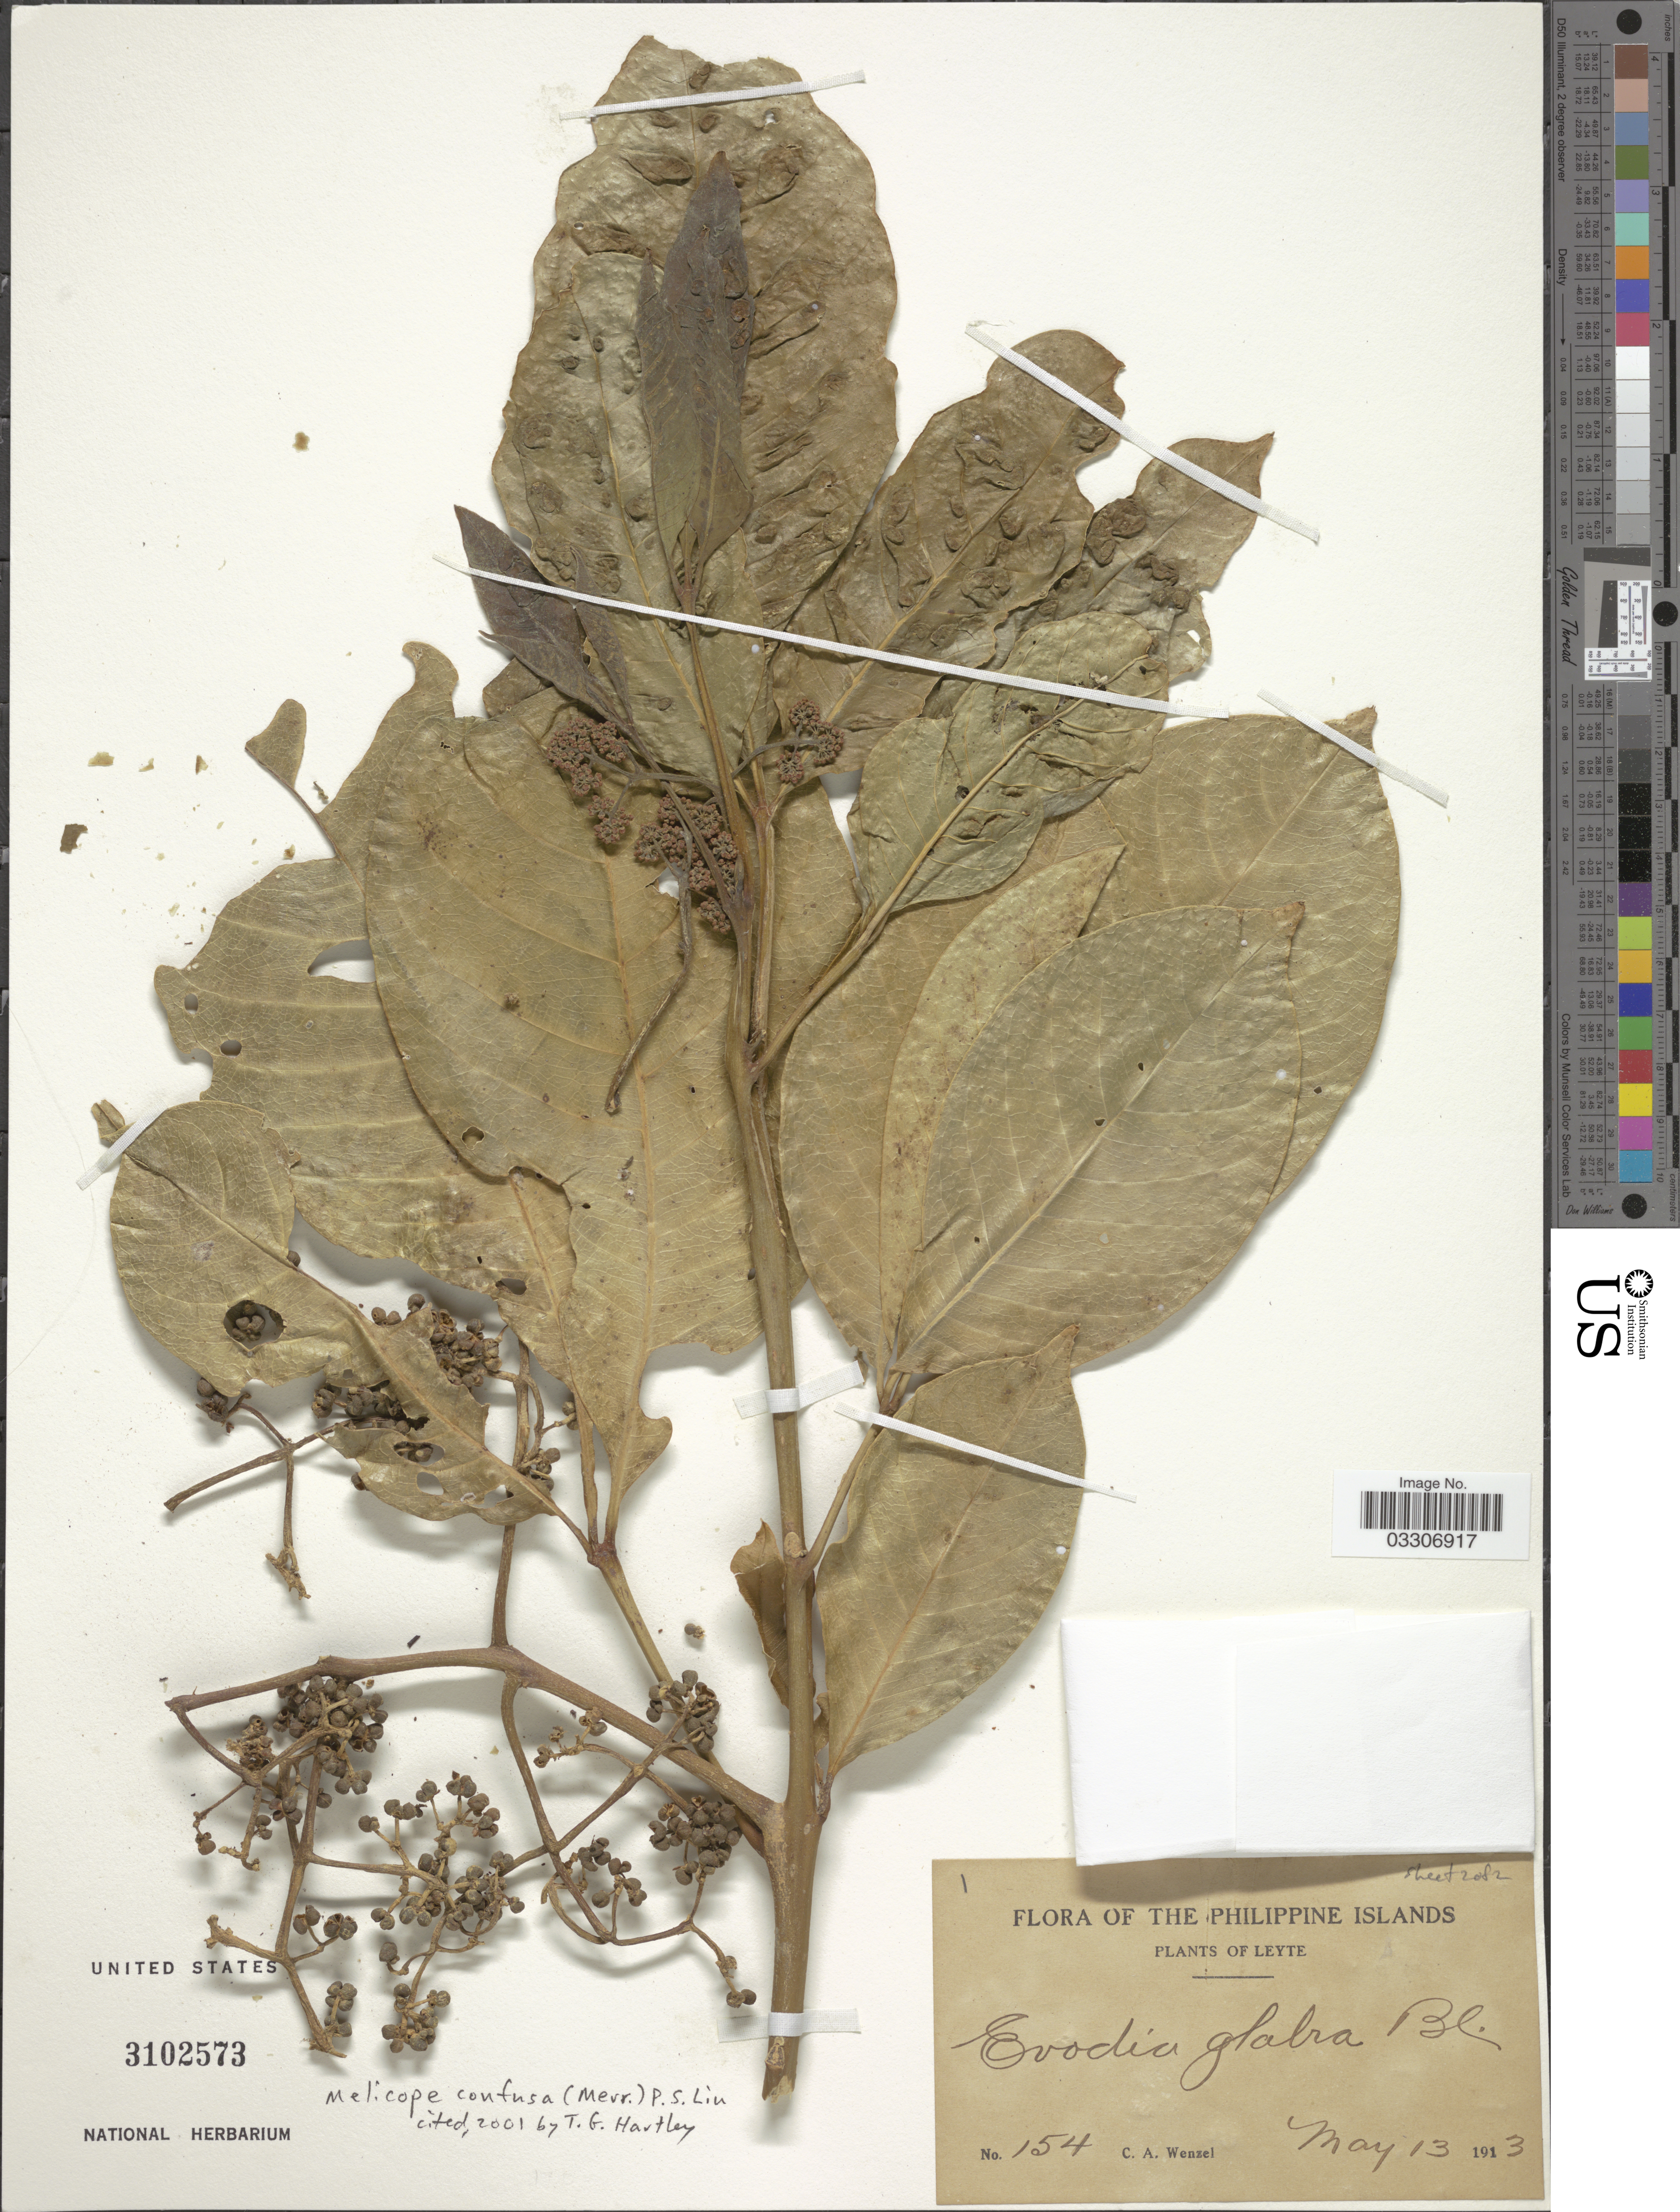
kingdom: Plantae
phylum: Tracheophyta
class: Magnoliopsida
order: Sapindales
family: Rutaceae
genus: Melicope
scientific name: Melicope confusa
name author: (Merr.) P.S. Liu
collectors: C. Wenzel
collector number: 154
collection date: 1913-05-13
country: Philippines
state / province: Eastern Visayas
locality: Leyte.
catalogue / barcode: US 3102573